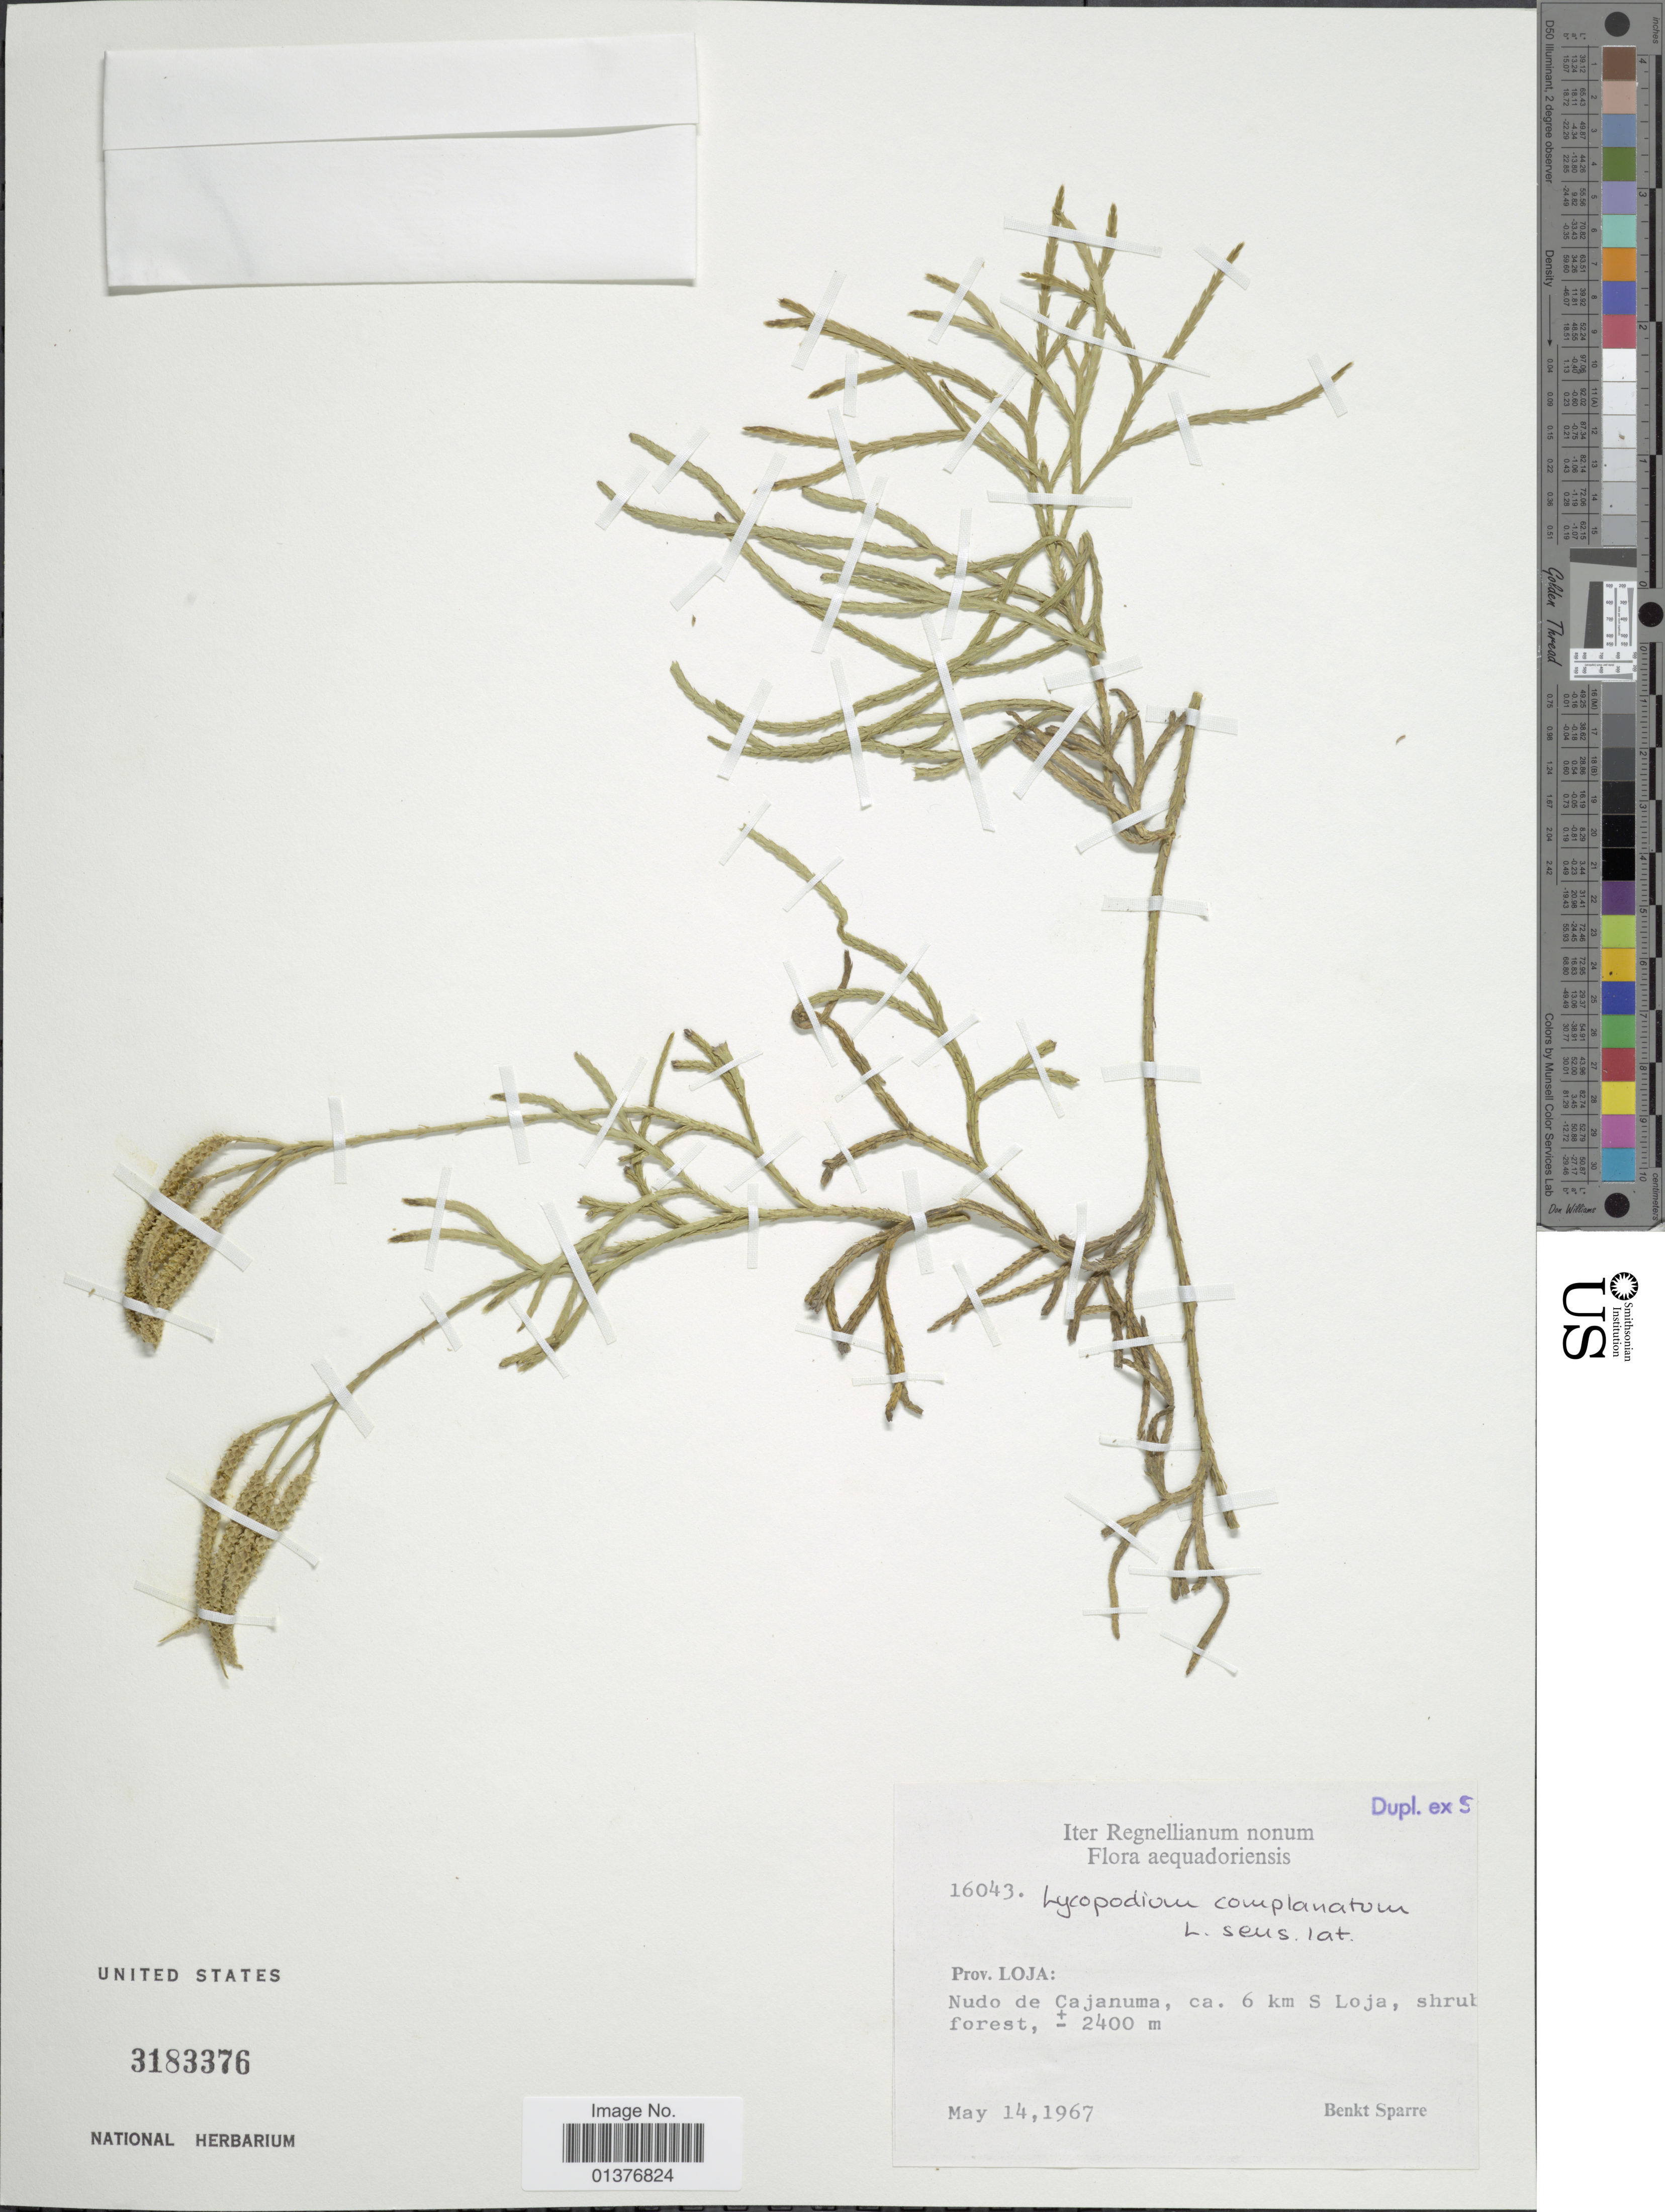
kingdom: Plantae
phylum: Tracheophyta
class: Lycopodiopsida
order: Lycopodiales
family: Lycopodiaceae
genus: Diphasiastrum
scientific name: Diphasiastrum thyoides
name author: (Humb. & Bonpl. ex Willd.) Holub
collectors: B. Sparre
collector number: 16043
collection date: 1967-05-14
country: Ecuador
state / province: Loja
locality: Nudo de Cajanuma, ca. 6km S Loja, shrub forest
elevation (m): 2400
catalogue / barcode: US 3183376